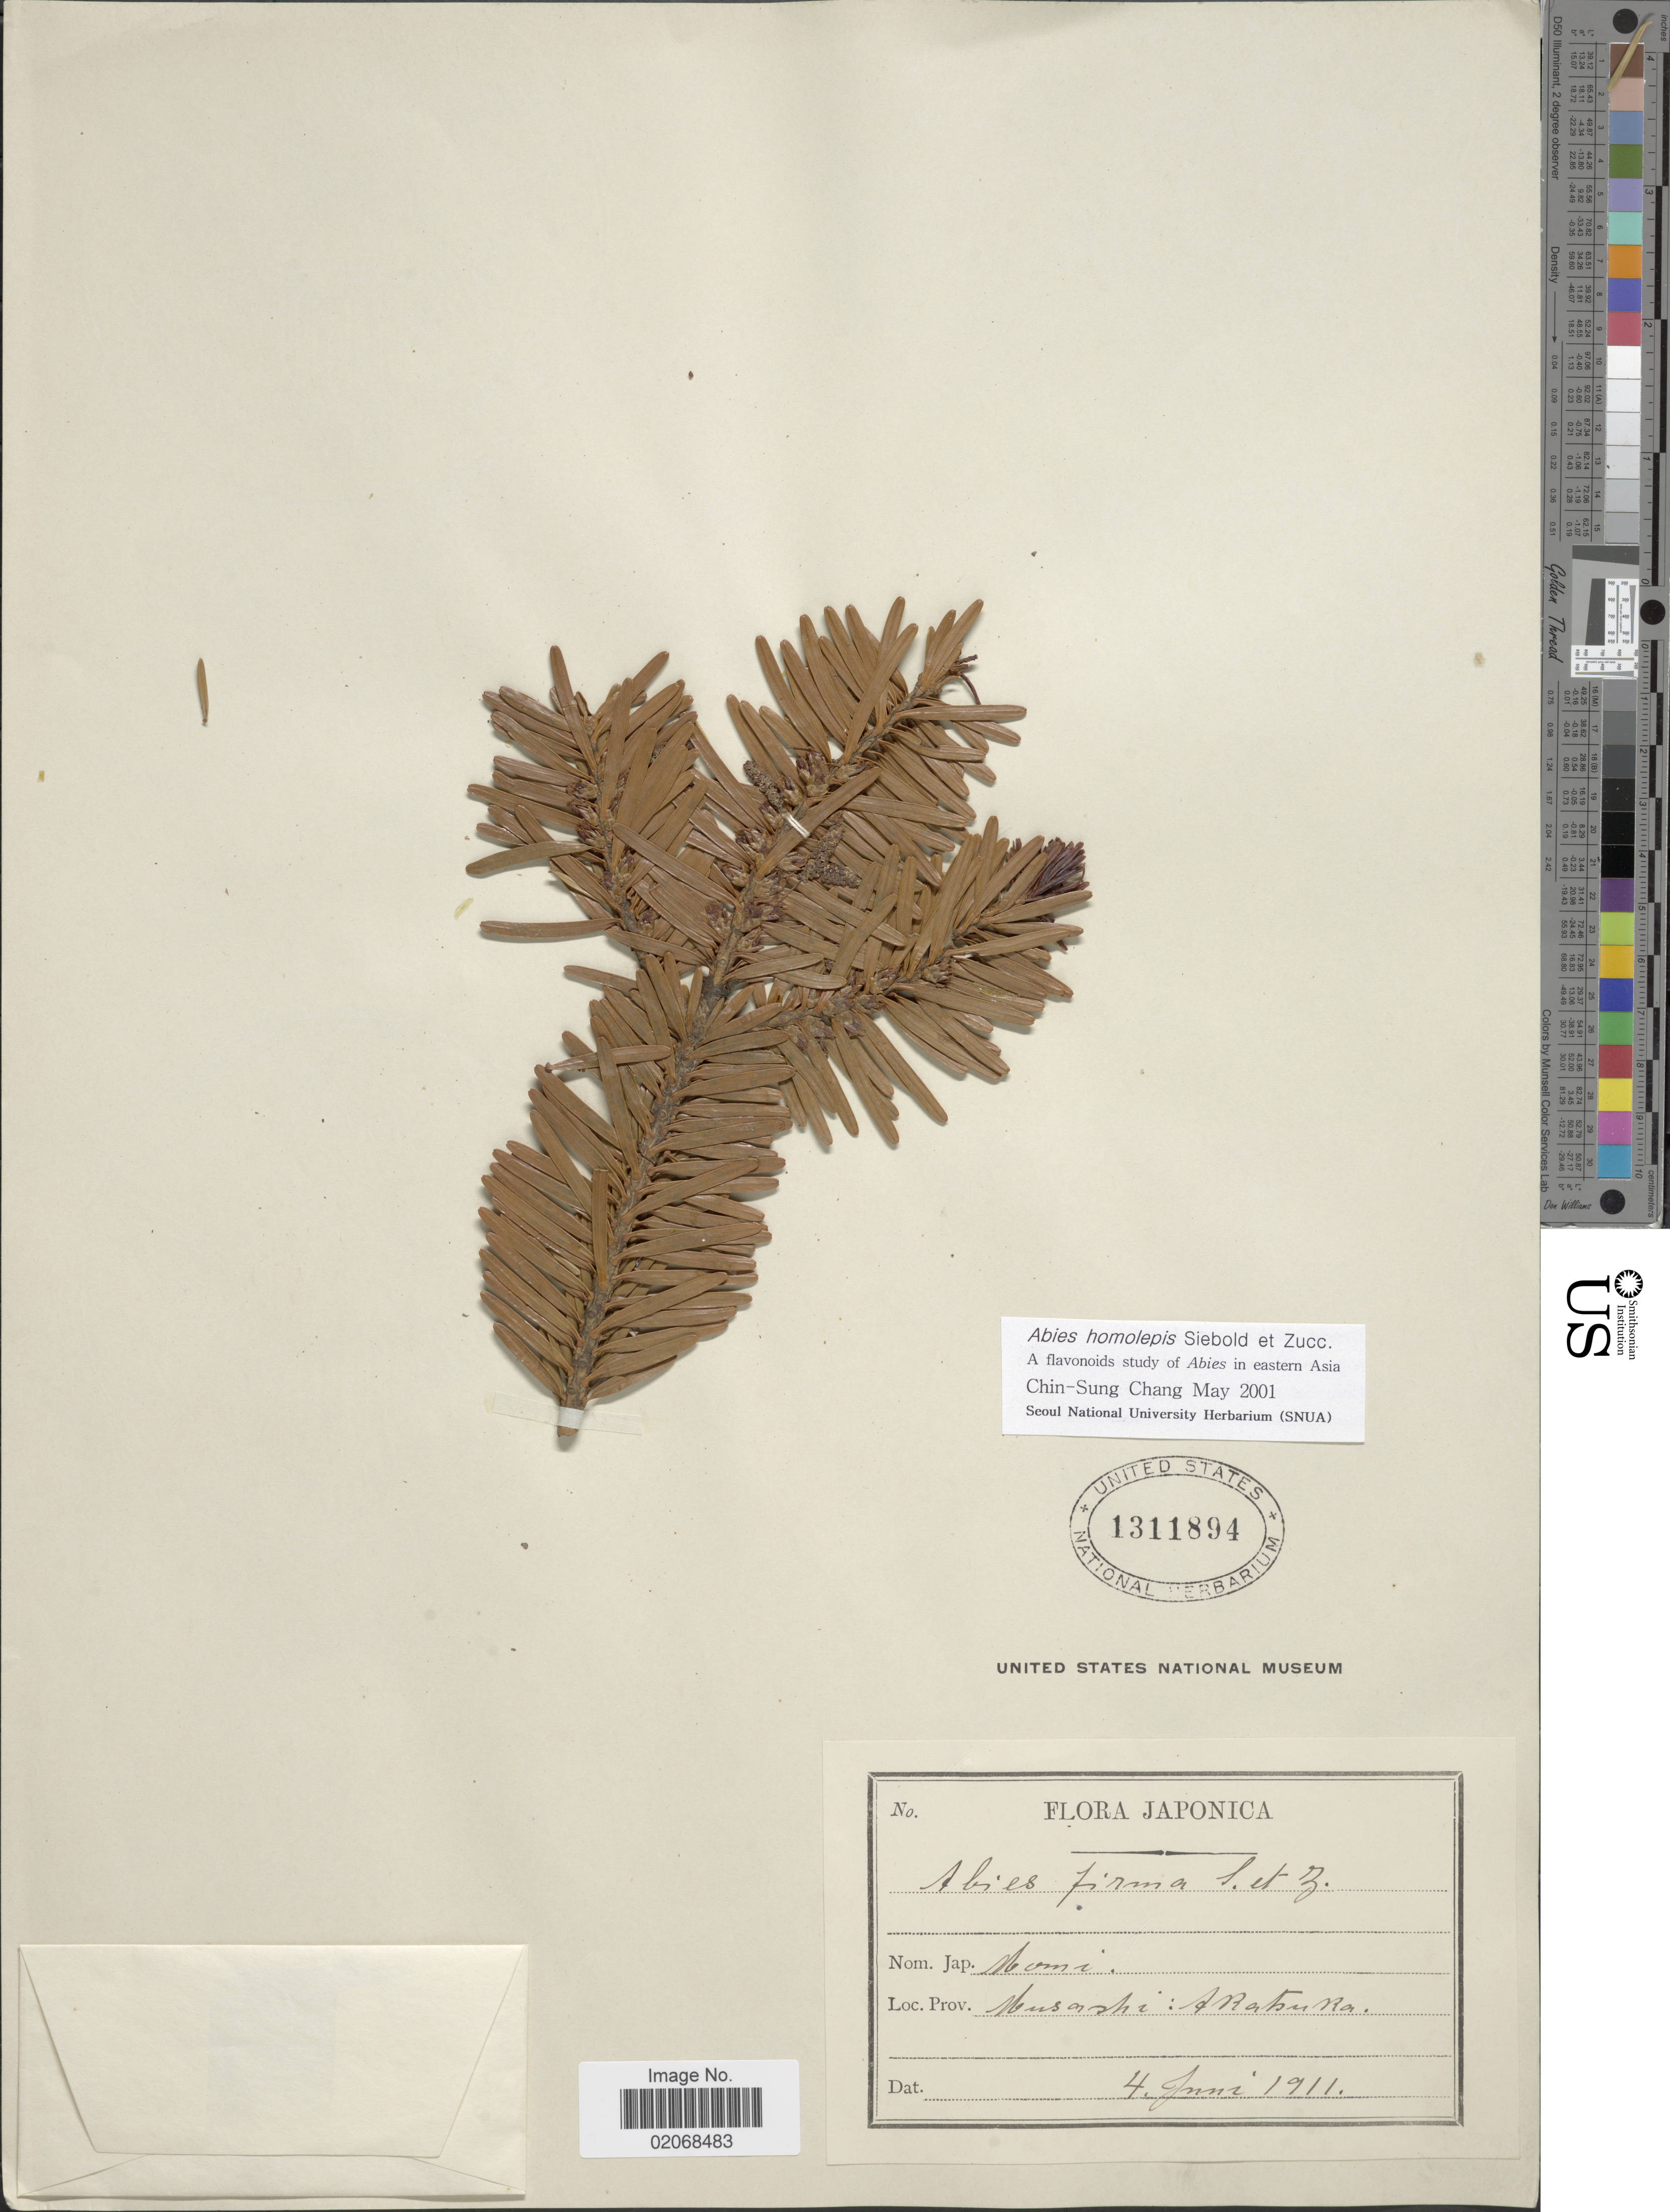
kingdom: Plantae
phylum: Tracheophyta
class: Pinopsida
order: Pinales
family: Pinaceae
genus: Abies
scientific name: Abies homolepis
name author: Siebold & Zucc.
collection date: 1911-06-04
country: Japan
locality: Musashi: Akatsuka.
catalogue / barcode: US 1311894